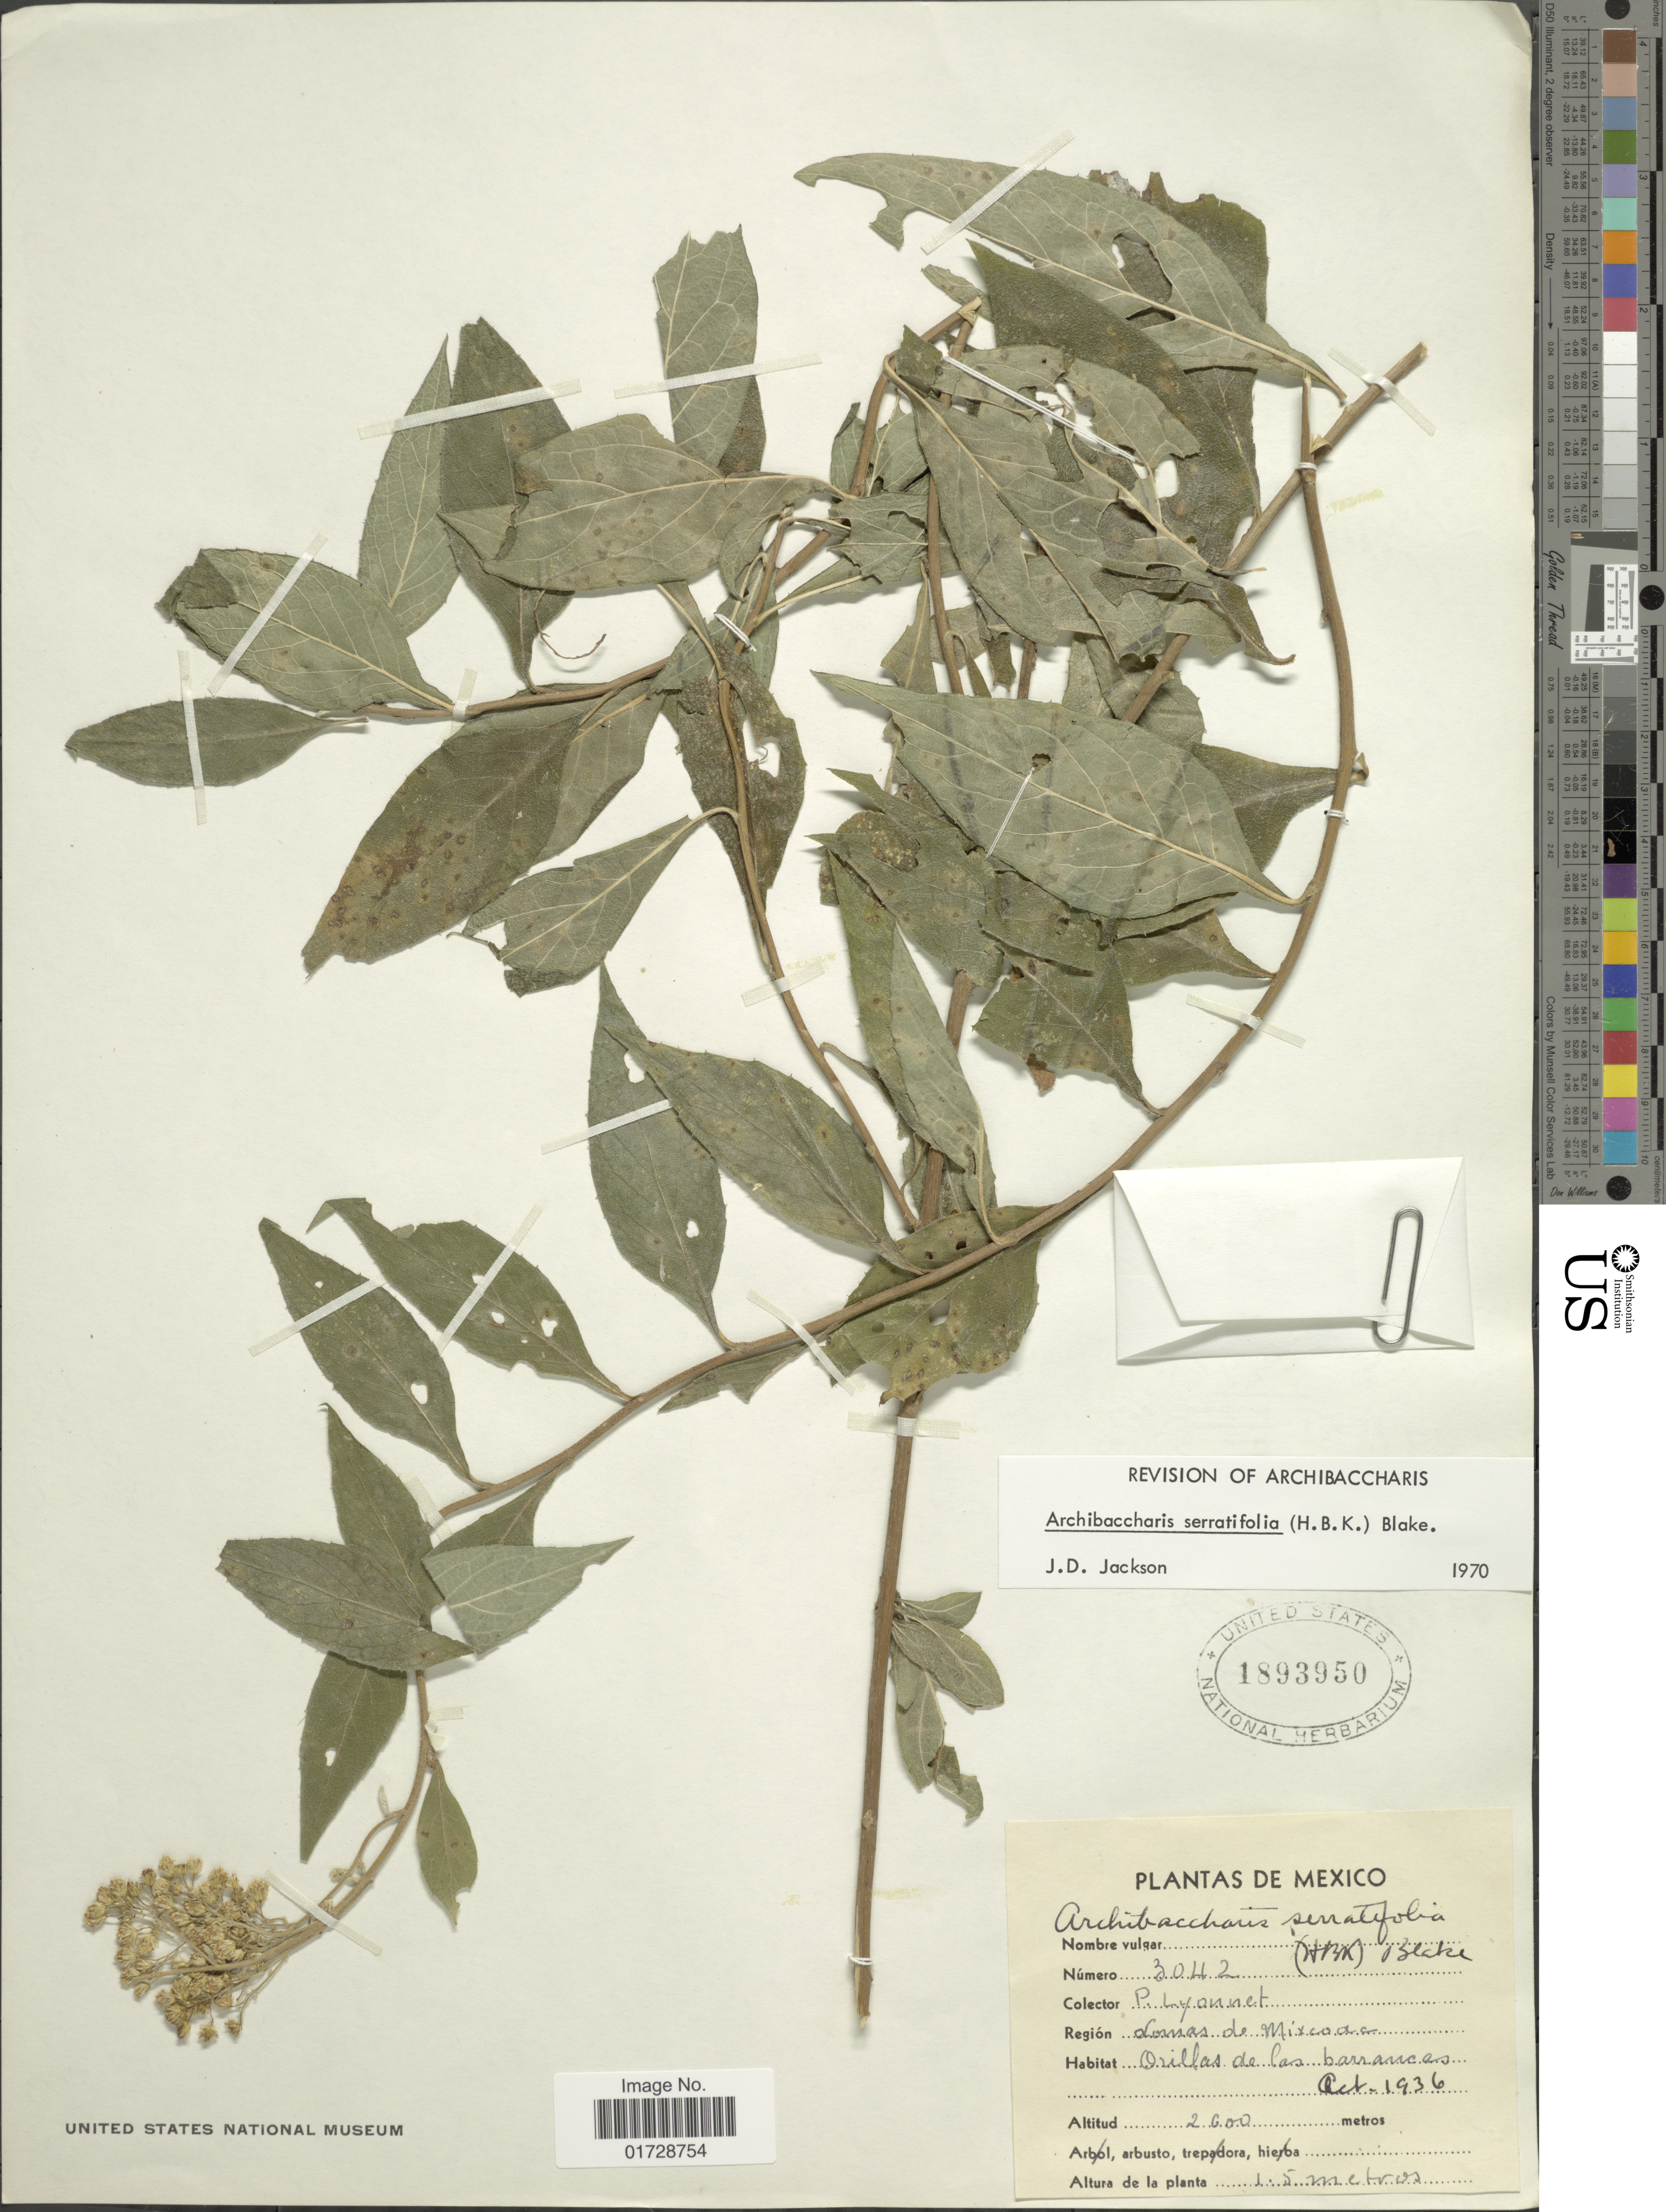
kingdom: Plantae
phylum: Tracheophyta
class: Magnoliopsida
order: Asterales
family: Asteraceae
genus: Archibaccharis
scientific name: Archibaccharis serratifolia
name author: (Kunth) S.F. Blake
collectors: P. Lyonnet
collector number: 3042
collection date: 1936-10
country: Mexico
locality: Lomas de Mixcoac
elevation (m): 2600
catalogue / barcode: US 1893950